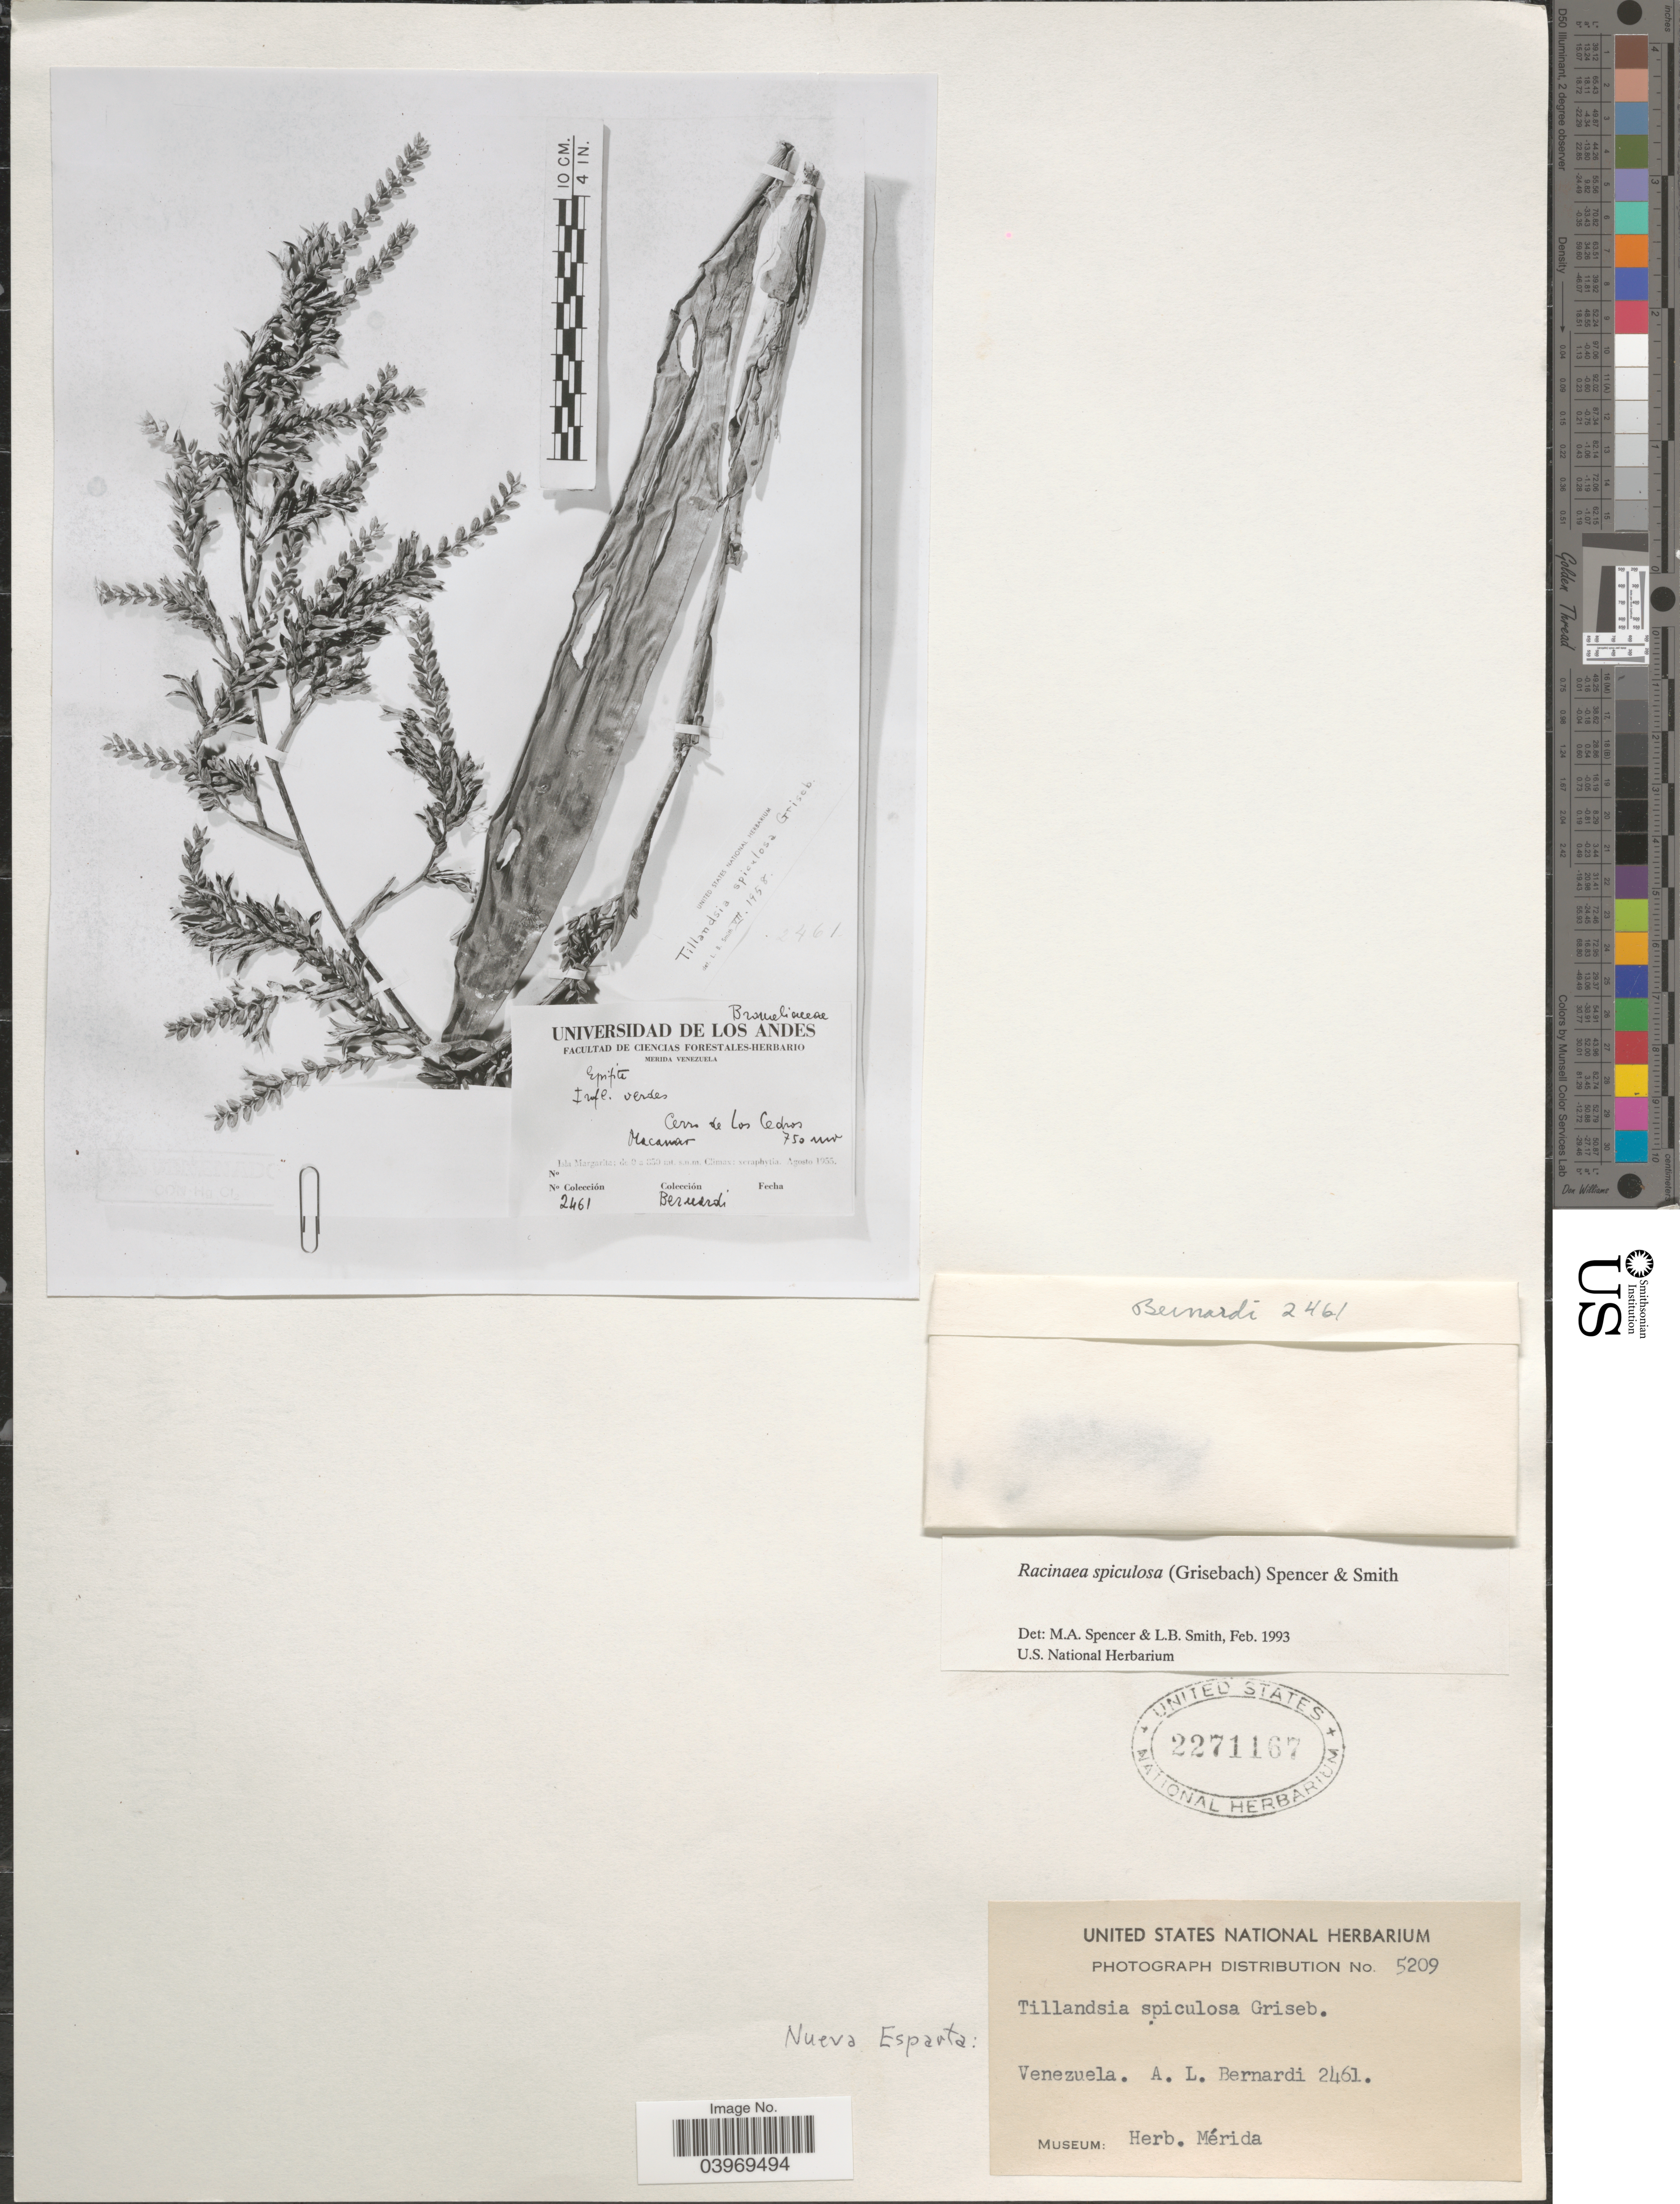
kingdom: Plantae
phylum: Tracheophyta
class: Liliopsida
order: Poales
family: Bromeliaceae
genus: Racinaea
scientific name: Racinaea spiculosa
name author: (Griseb.) M.A. Spencer & L.B. Sm.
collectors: A. L. Bernardi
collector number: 2461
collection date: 1955-08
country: Venezuela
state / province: Nueva Esparta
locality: Cerro de Los Cedros. Macamar. Isla Margarita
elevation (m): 0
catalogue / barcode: US 2271167